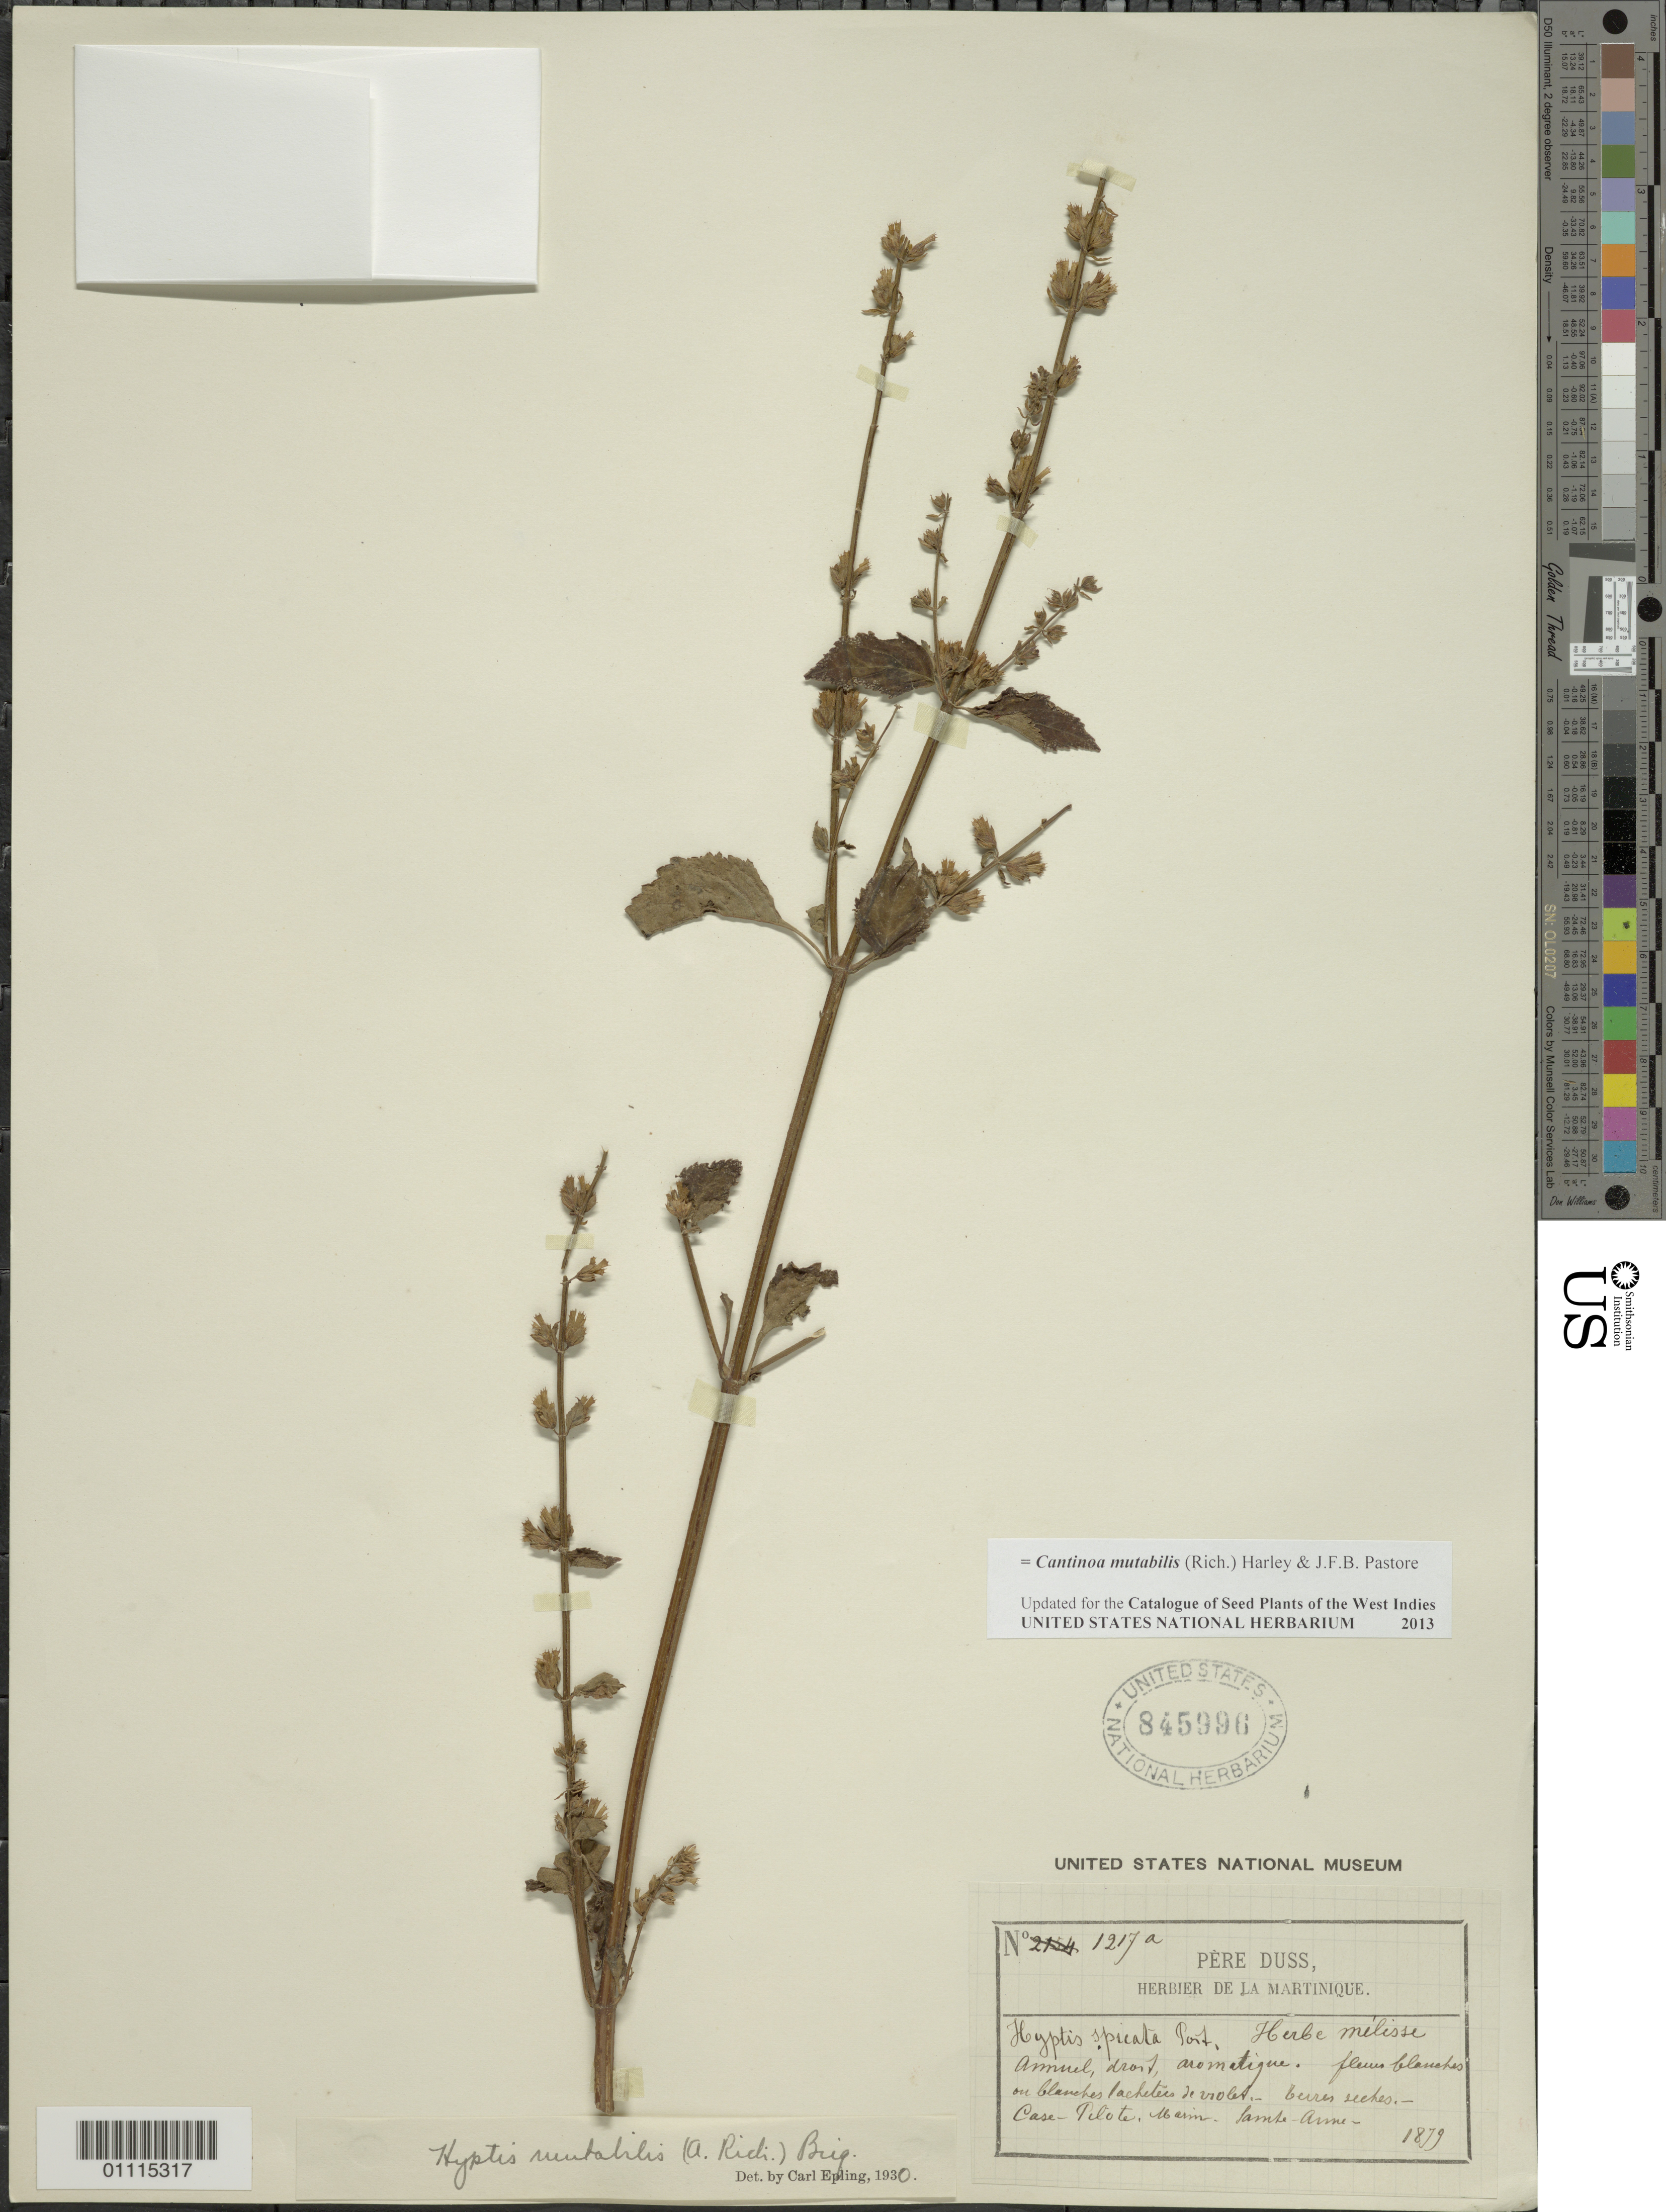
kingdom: Plantae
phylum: Tracheophyta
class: Magnoliopsida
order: Lamiales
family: Lamiaceae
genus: Cantinoa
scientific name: Cantinoa mutabilis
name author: (Rich.) Harley & J.F.B. Pastore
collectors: Père Duss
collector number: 1217a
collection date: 1879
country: Martinique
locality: Case Pilote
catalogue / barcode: US 845996